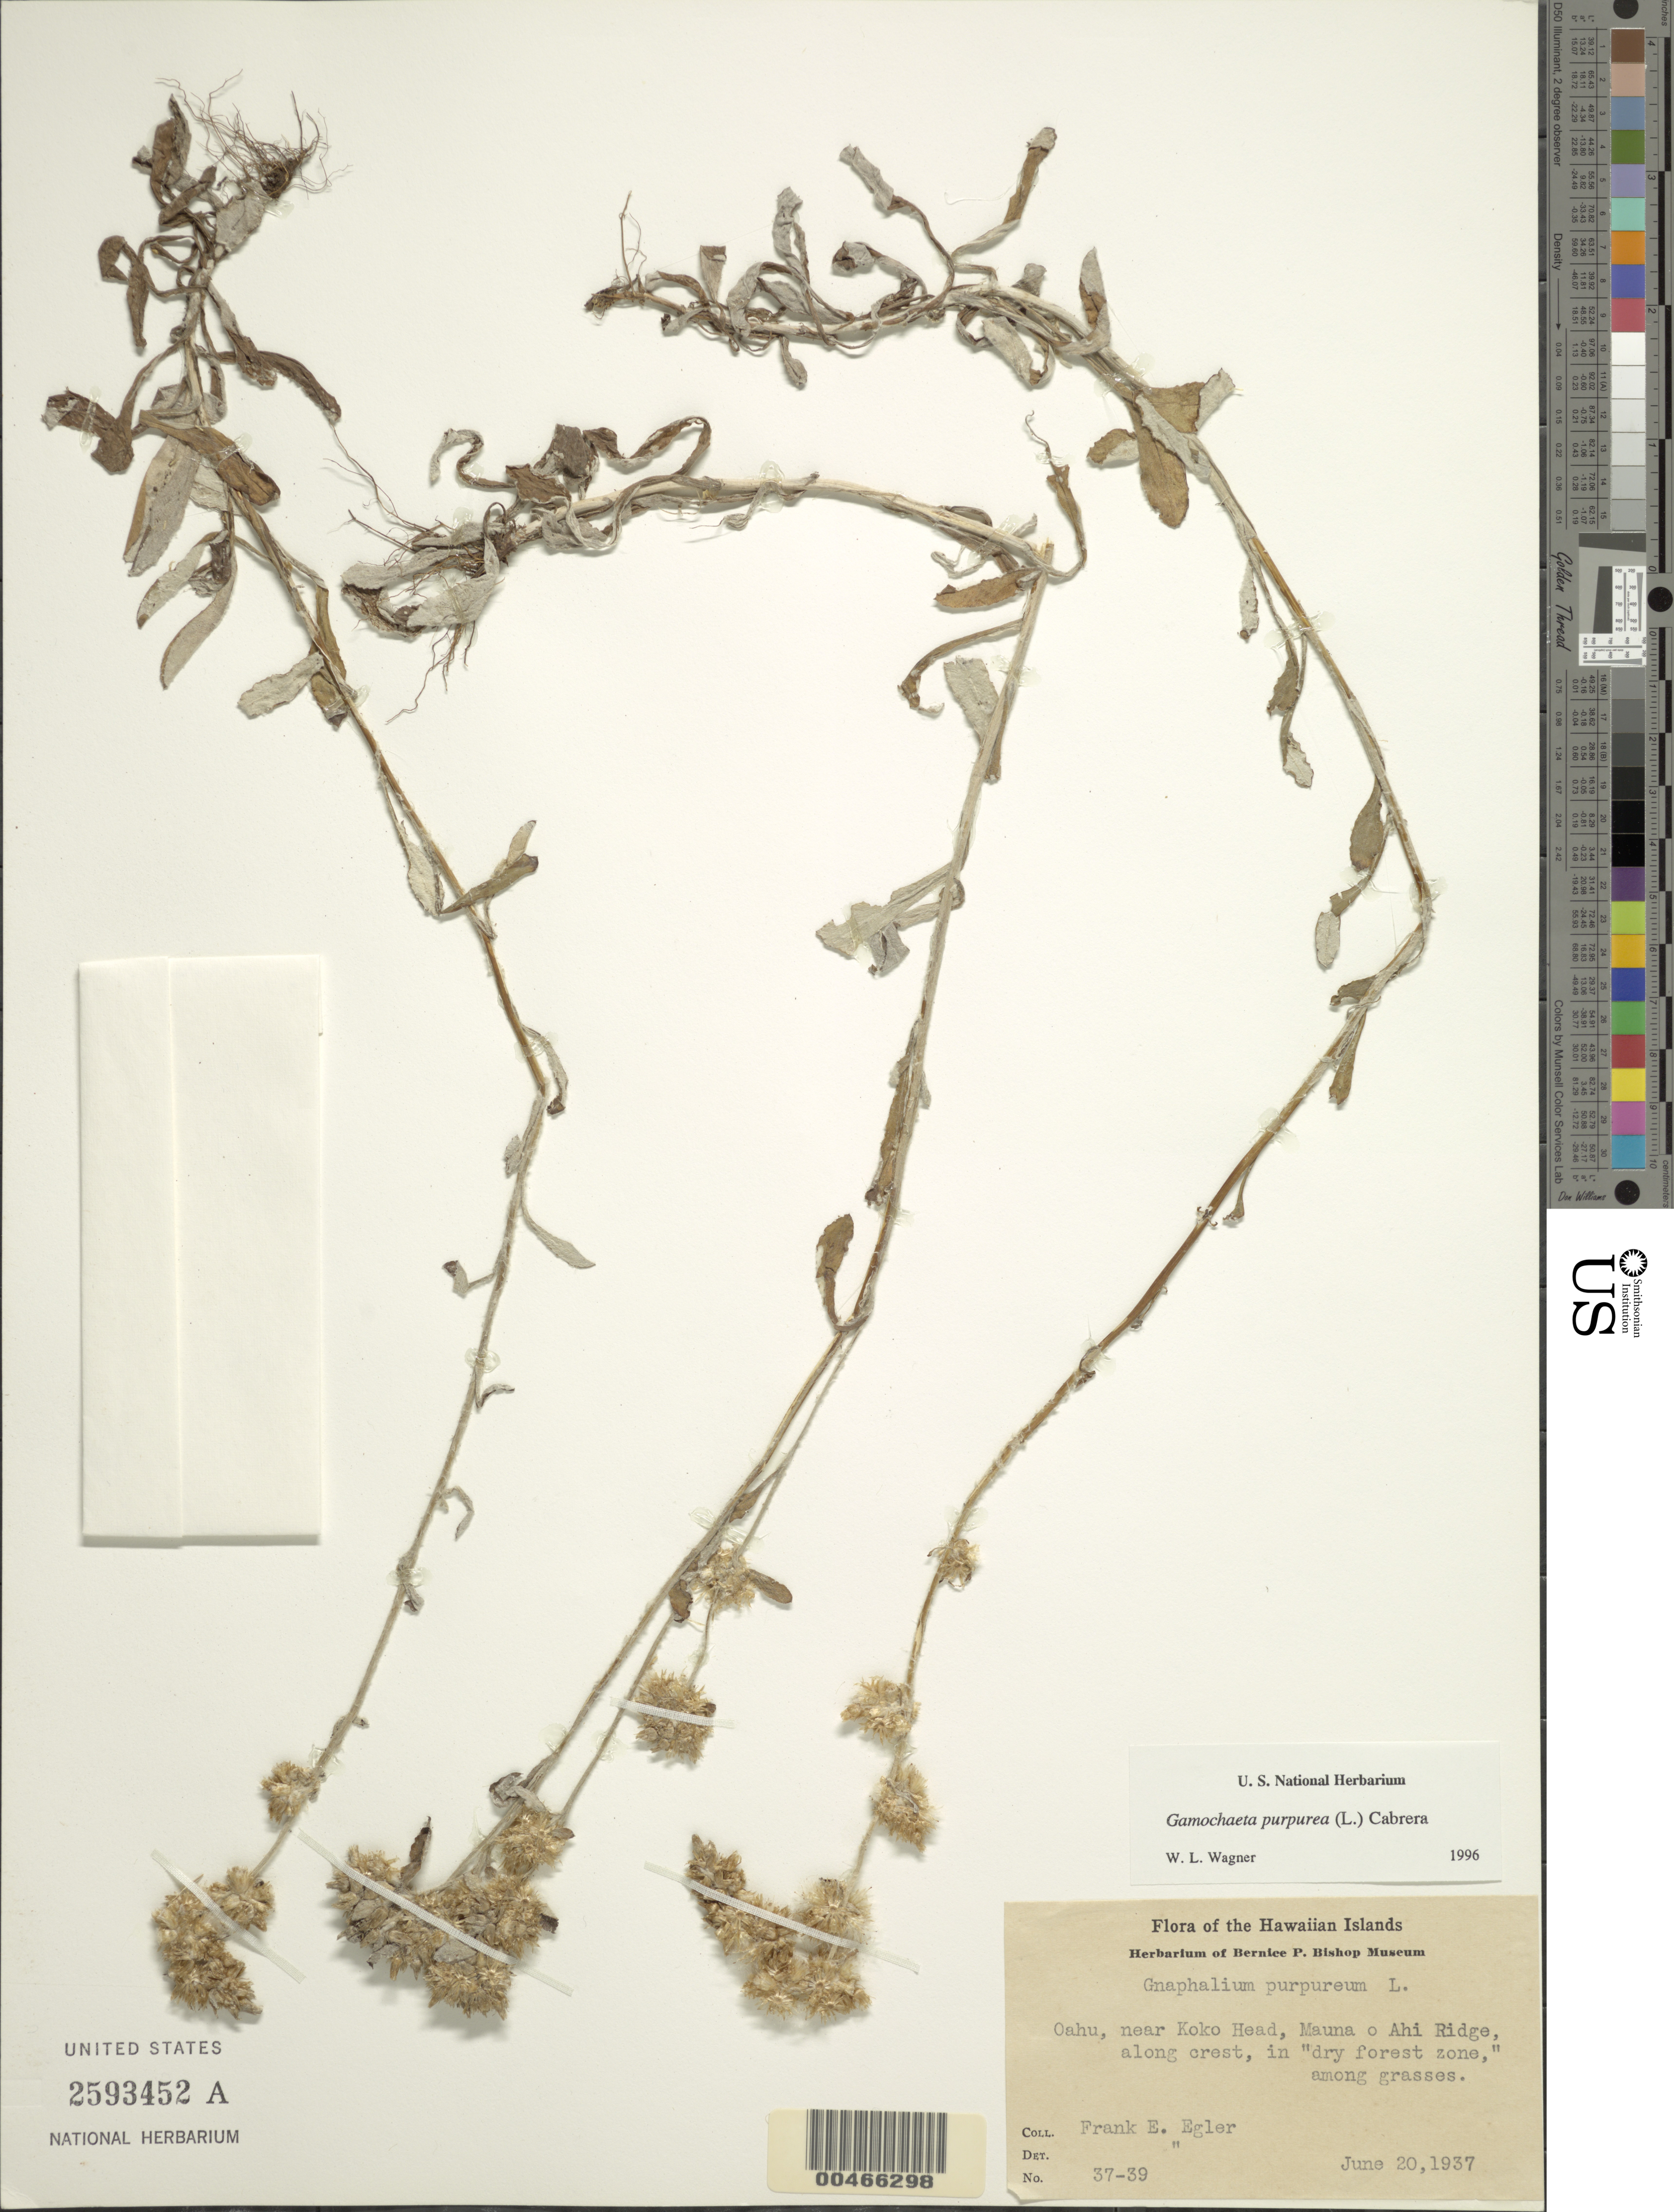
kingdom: Plantae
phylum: Tracheophyta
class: Magnoliopsida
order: Asterales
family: Asteraceae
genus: Gamochaeta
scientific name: Gamochaeta purpurea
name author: (L.) Cabrera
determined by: Wagner, W. L., (BOT), Smithsonian Institution - National Museum of Natural History (UNITED STATES)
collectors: F. Egler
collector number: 37-39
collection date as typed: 20 Jun 1937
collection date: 1937-06-20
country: United States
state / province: Hawaii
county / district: Honolulu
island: Oahu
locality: near Koko Head, Mauna o Ahi Ridge, along crest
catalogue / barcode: US 2593452A